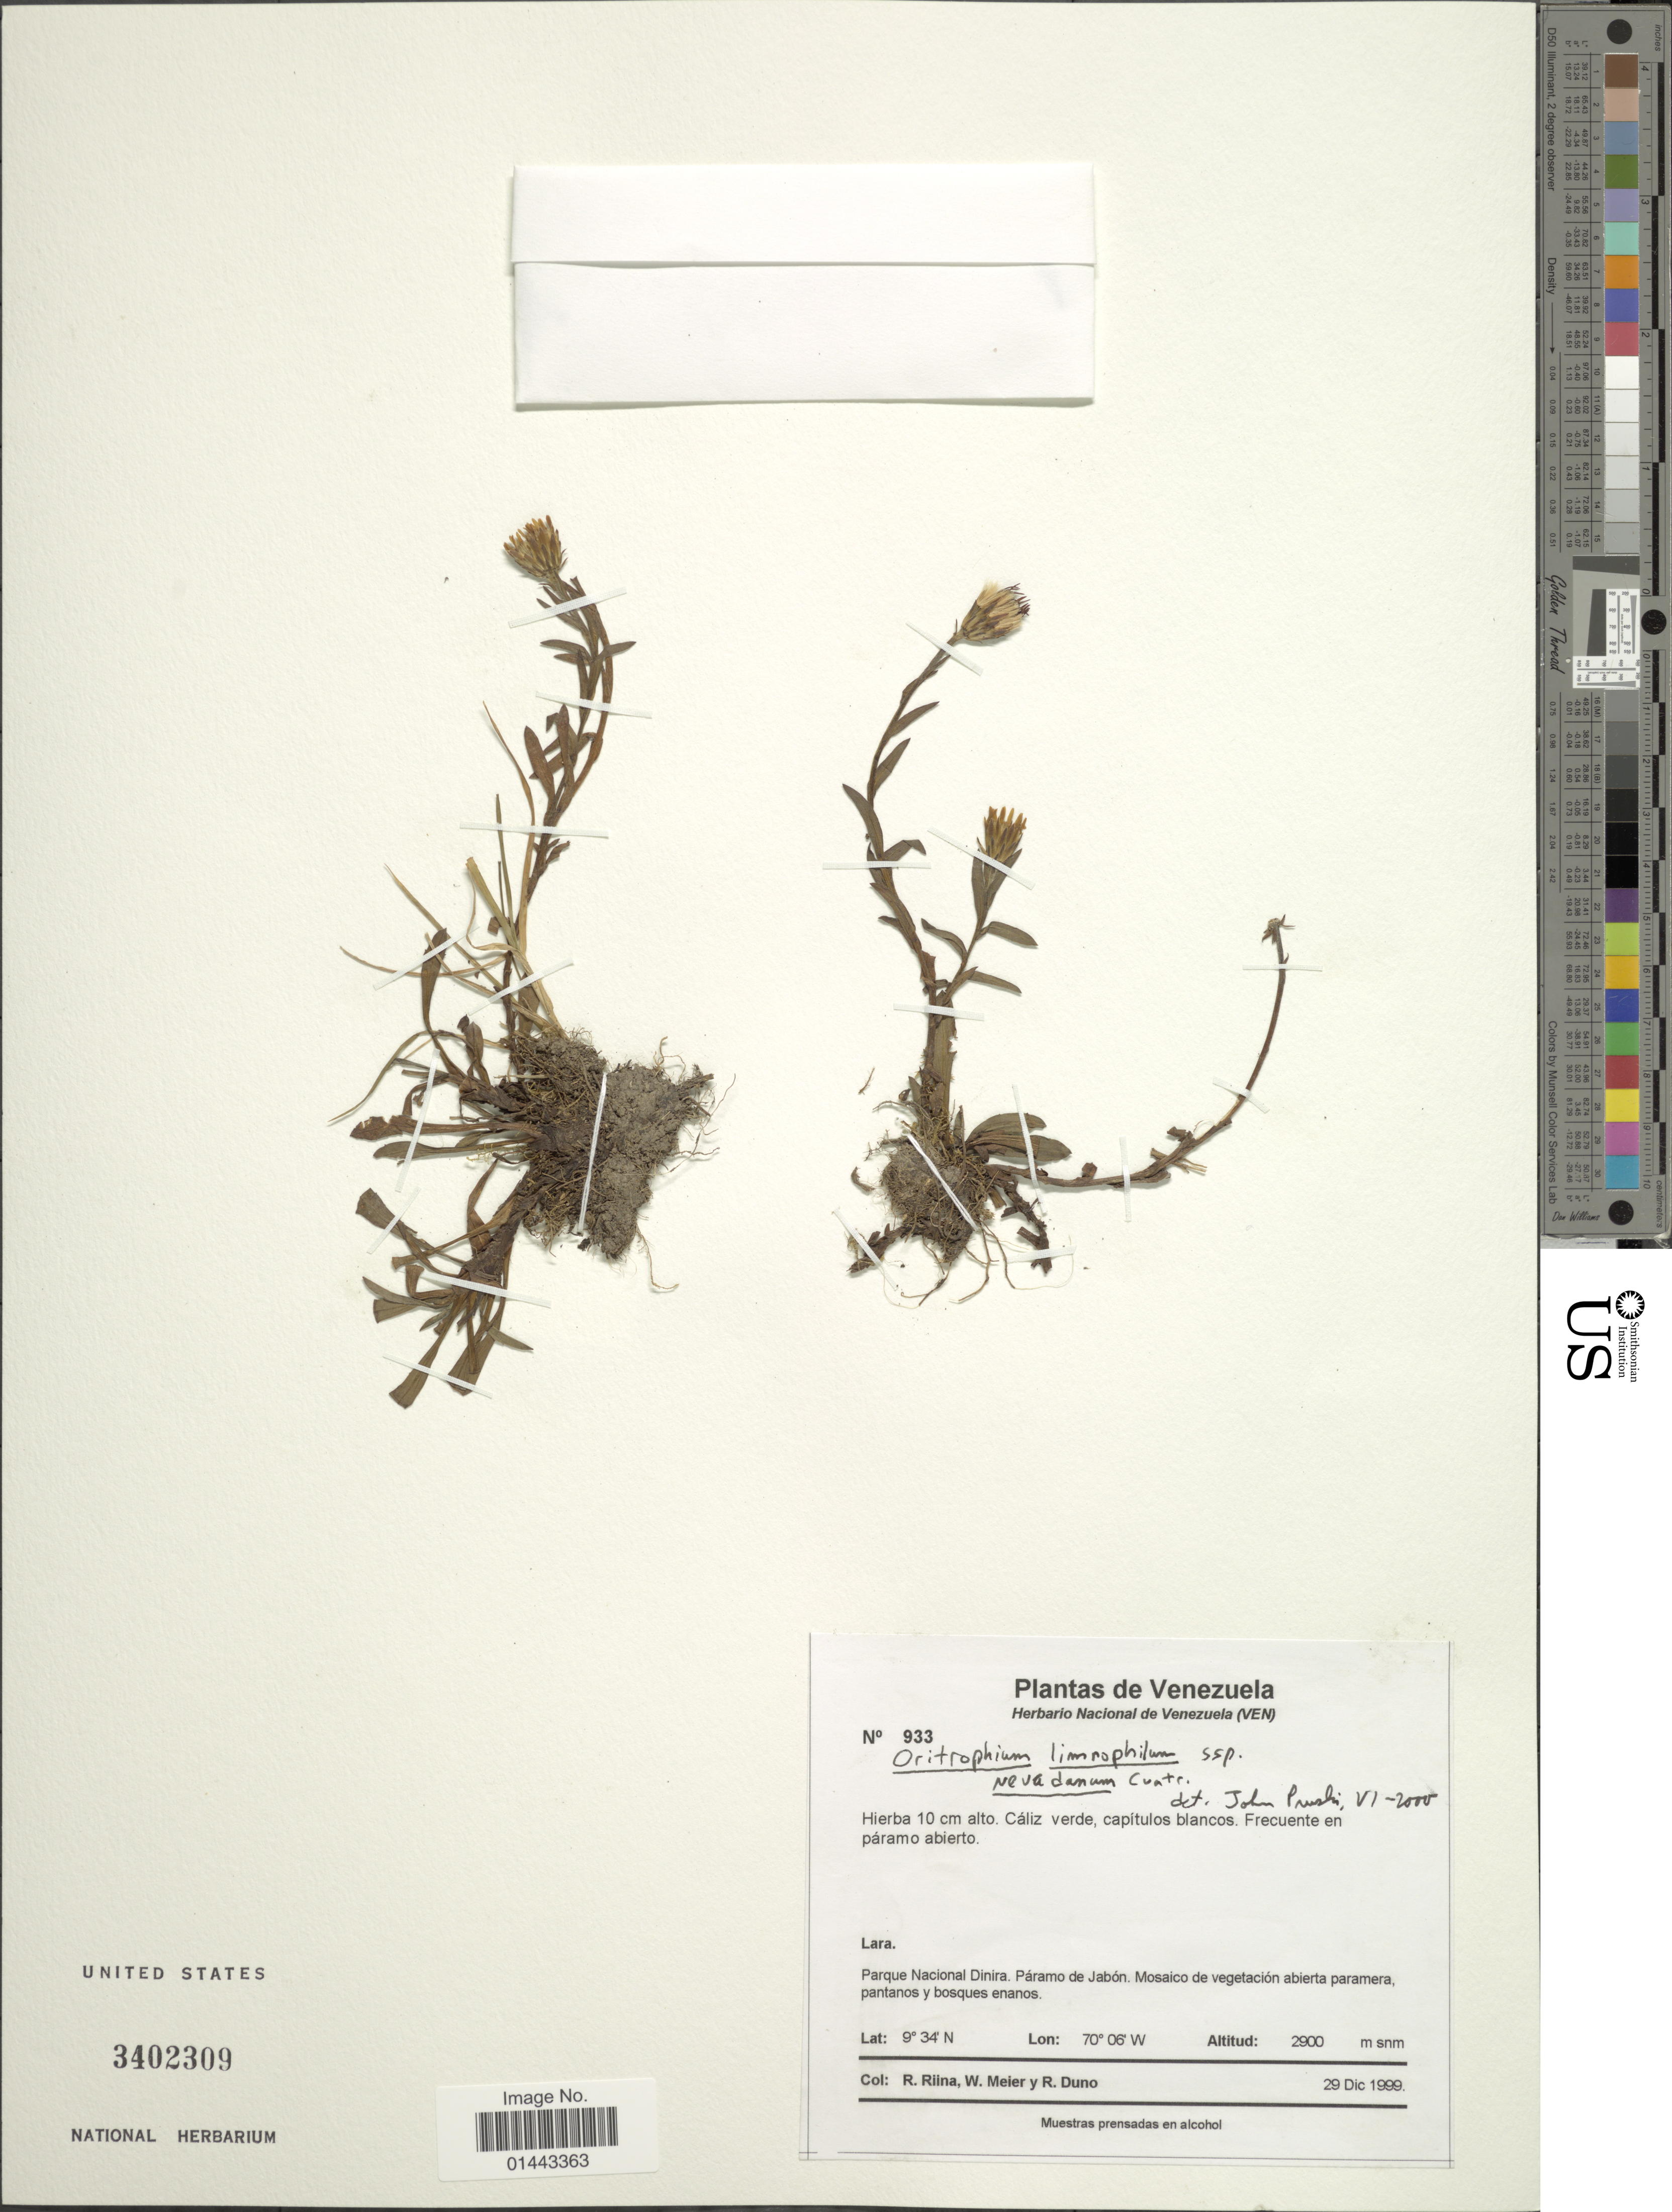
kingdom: Plantae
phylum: Tracheophyta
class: Magnoliopsida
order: Asterales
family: Asteraceae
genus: Oritrophium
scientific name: Oritrophium limnophilum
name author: (Sch. Bip.) Cuatrec.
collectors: R. Riina, W. Meier & R. Duno de Stefano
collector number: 933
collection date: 1999-12-29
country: Venezuela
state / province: Lara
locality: Parque Nacional Dinira, Paramo de Jabon, Mosaico de vegetacion abierta paramera, pantanos y bosques enanos.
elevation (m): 2900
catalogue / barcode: US 3402309